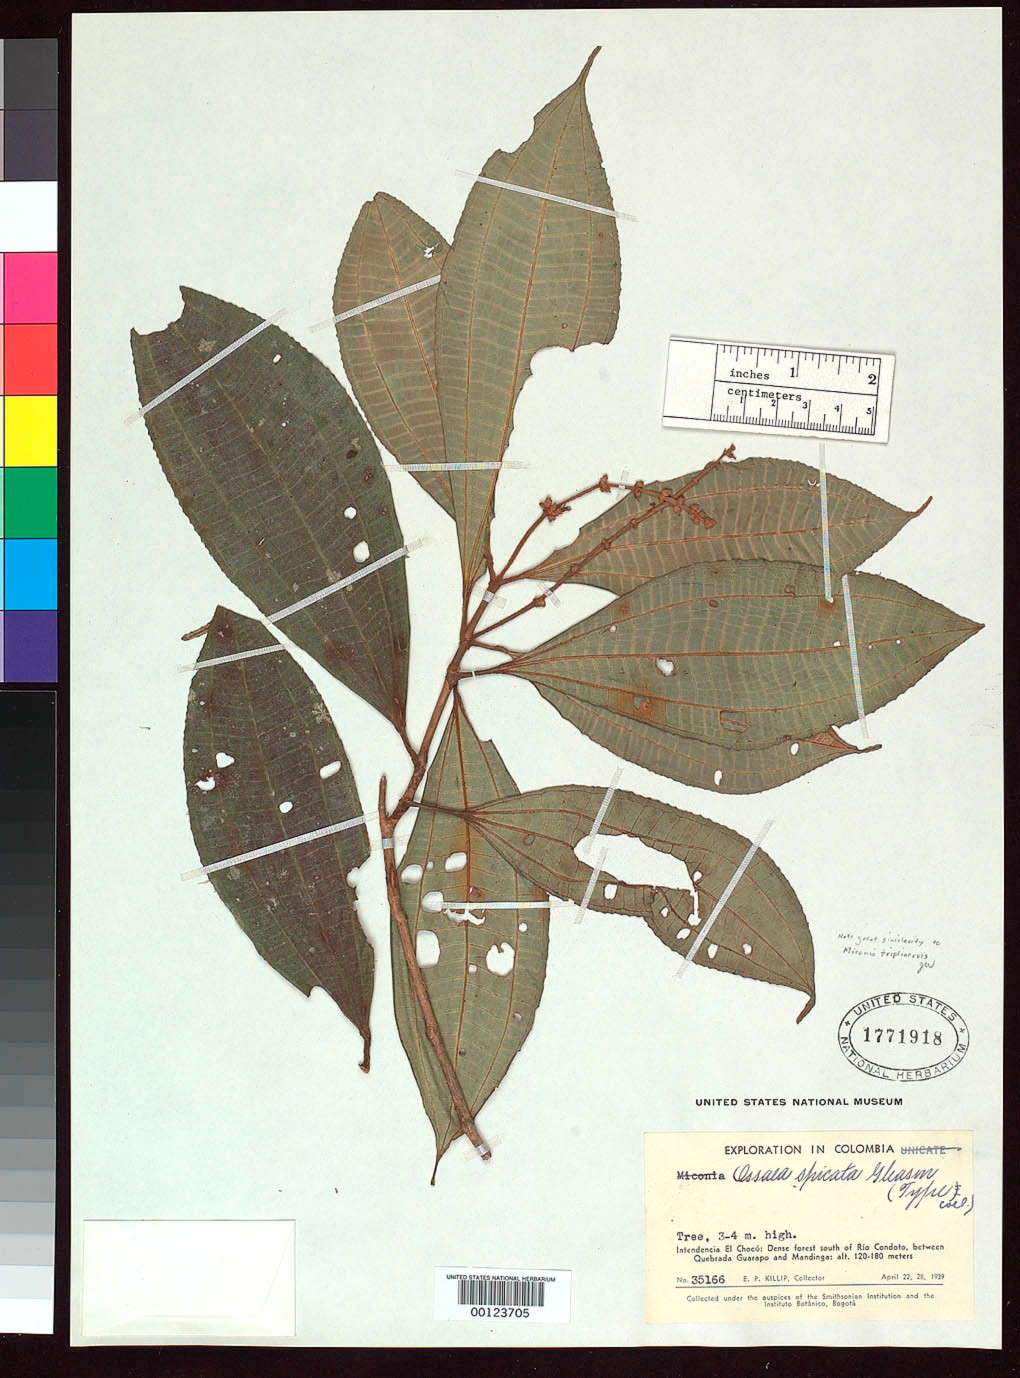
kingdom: Plantae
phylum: Tracheophyta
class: Magnoliopsida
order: Myrtales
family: Melastomataceae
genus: Ossaea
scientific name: Ossaea spicata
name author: Gleason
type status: Isotype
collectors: E. P. Killip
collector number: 35166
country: Colombia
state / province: Chocó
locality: Between Quebrada Guarapo & Mandinga.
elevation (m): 120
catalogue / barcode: US 1771918